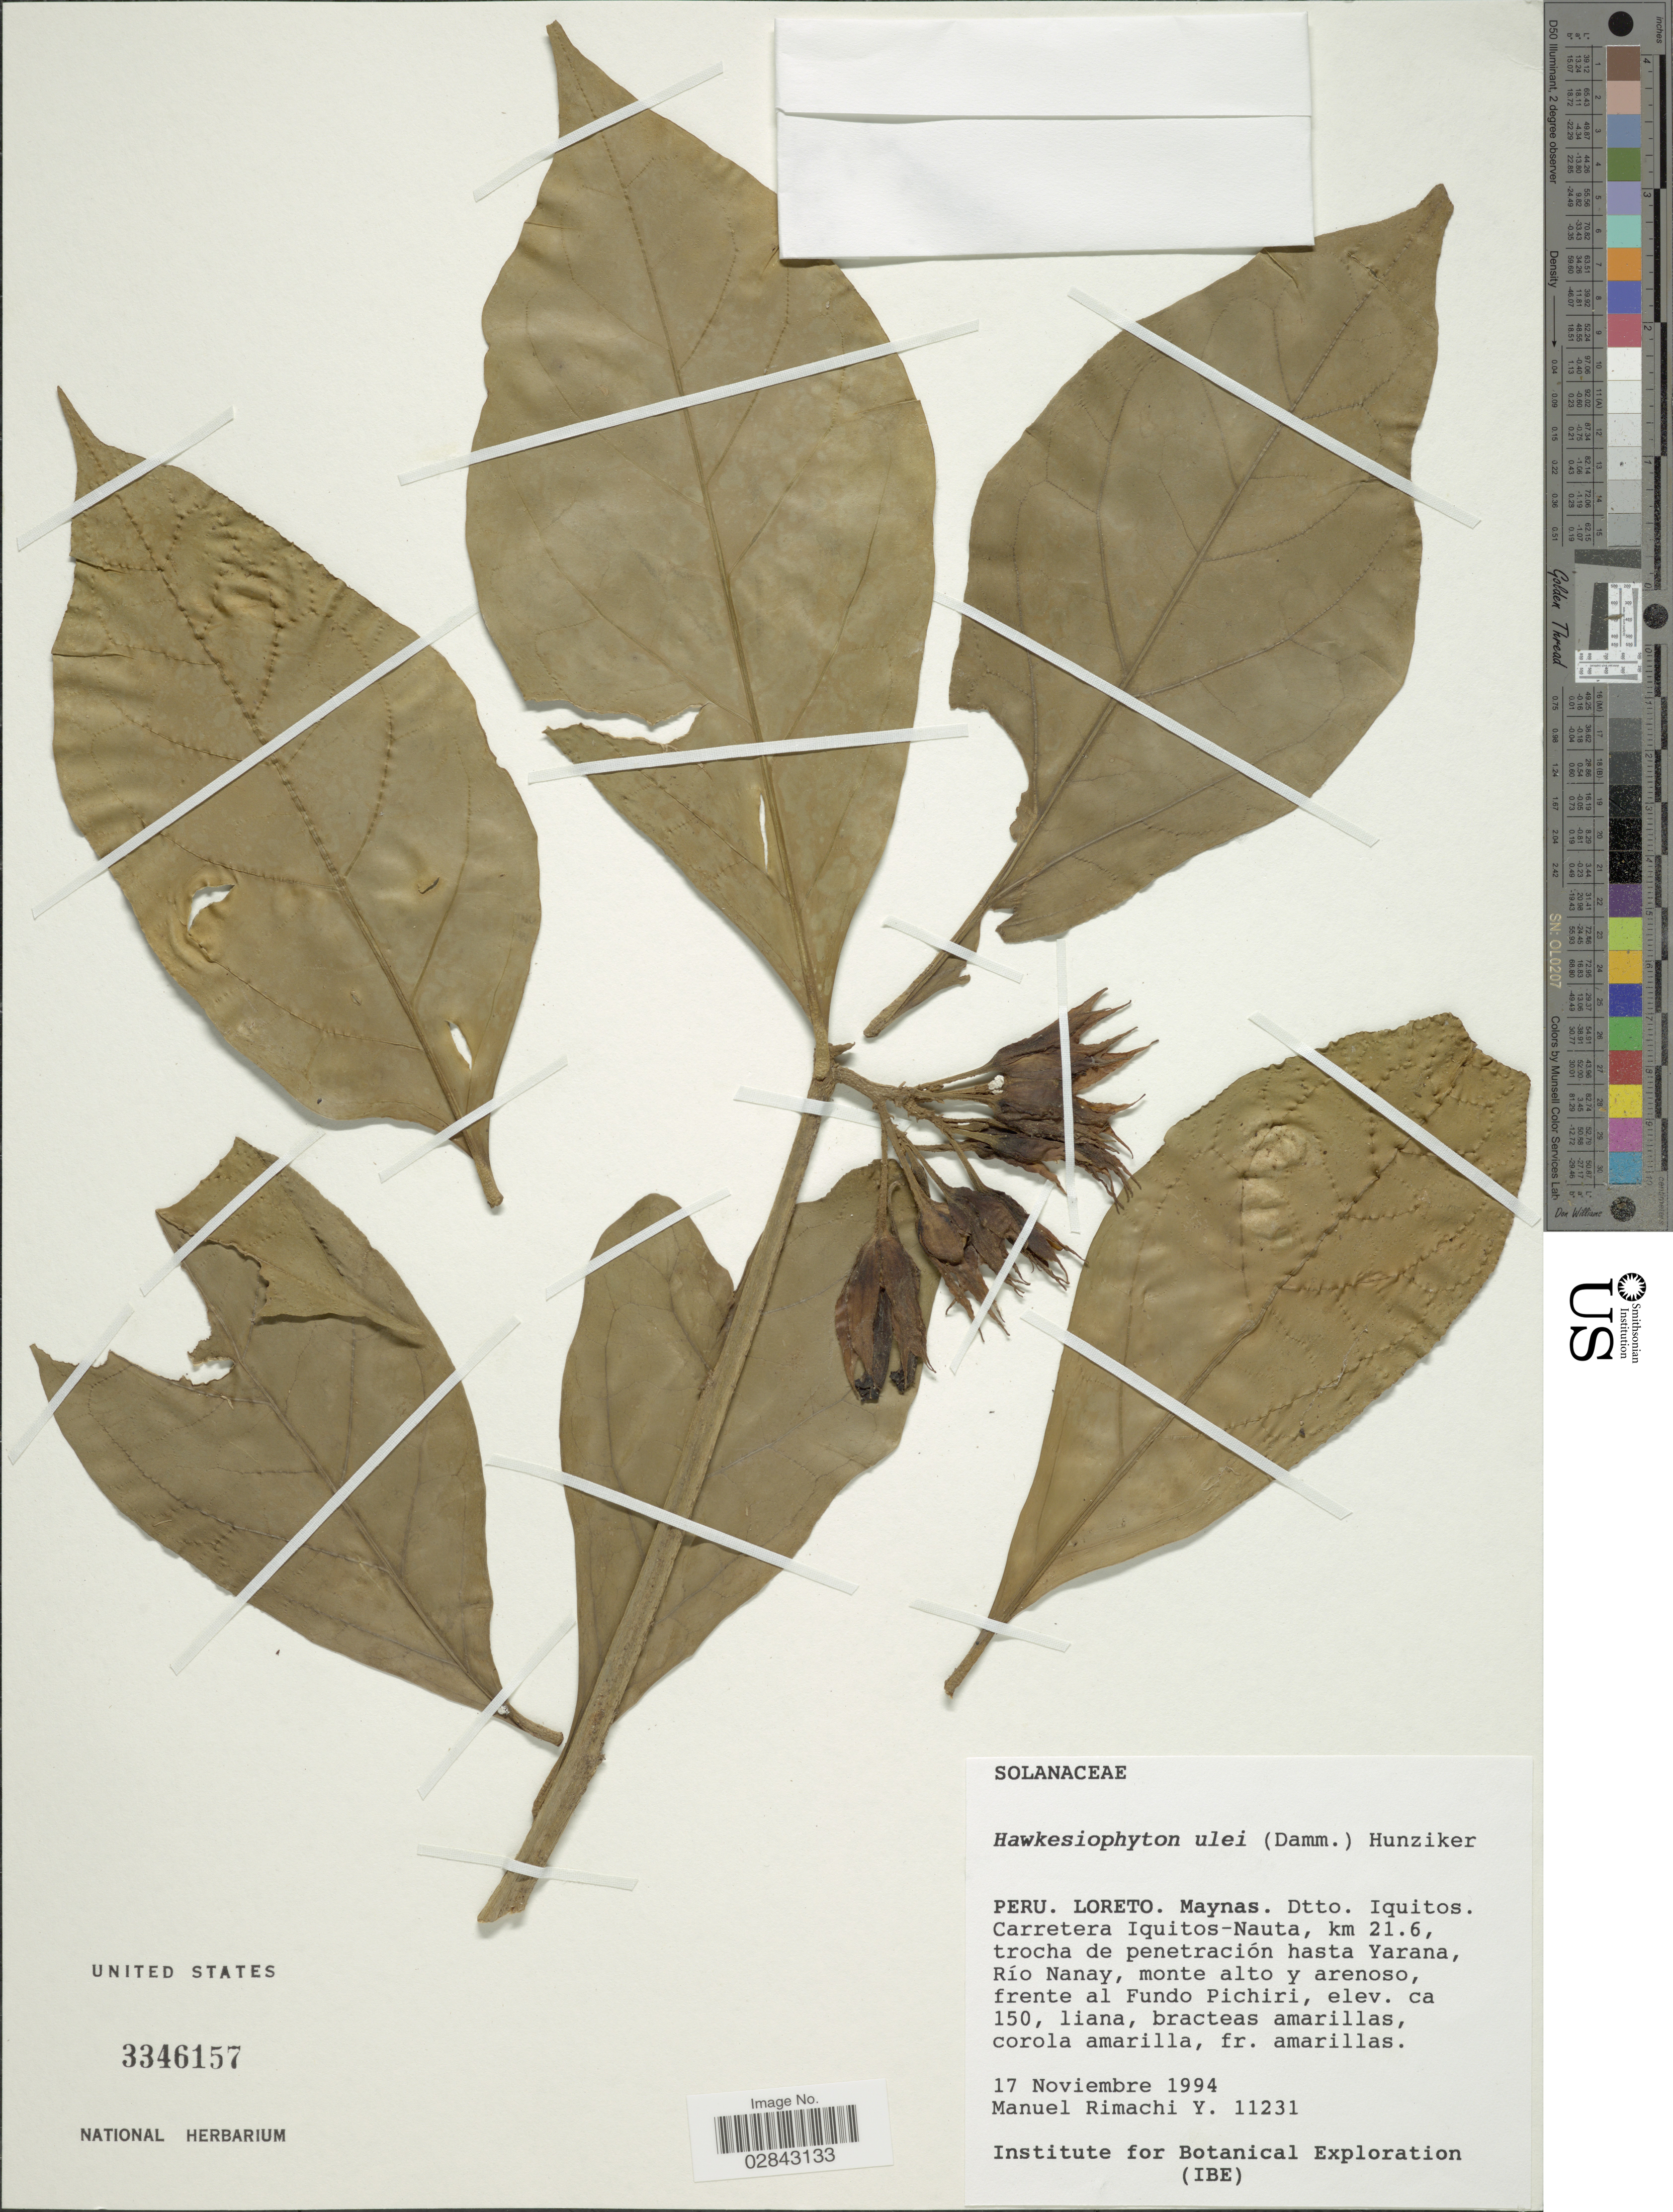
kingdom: Plantae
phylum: Tracheophyta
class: Magnoliopsida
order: Solanales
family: Solanaceae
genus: Hawkesiophyton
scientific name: Hawkesiophyton ulei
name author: (Dammer) Hunz.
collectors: M. Rimachi Y.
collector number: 11231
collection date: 1994-11-17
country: Peru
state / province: Loreto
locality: Maynas. Dtto. Iquitos. Carretera Iquitos-Nauta, km 21.6, trocha de penetración hasta Yarana, Río Nanay, monte alto y arenoso, frente al Fundo Pichiri.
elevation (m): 150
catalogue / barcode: US 3346157